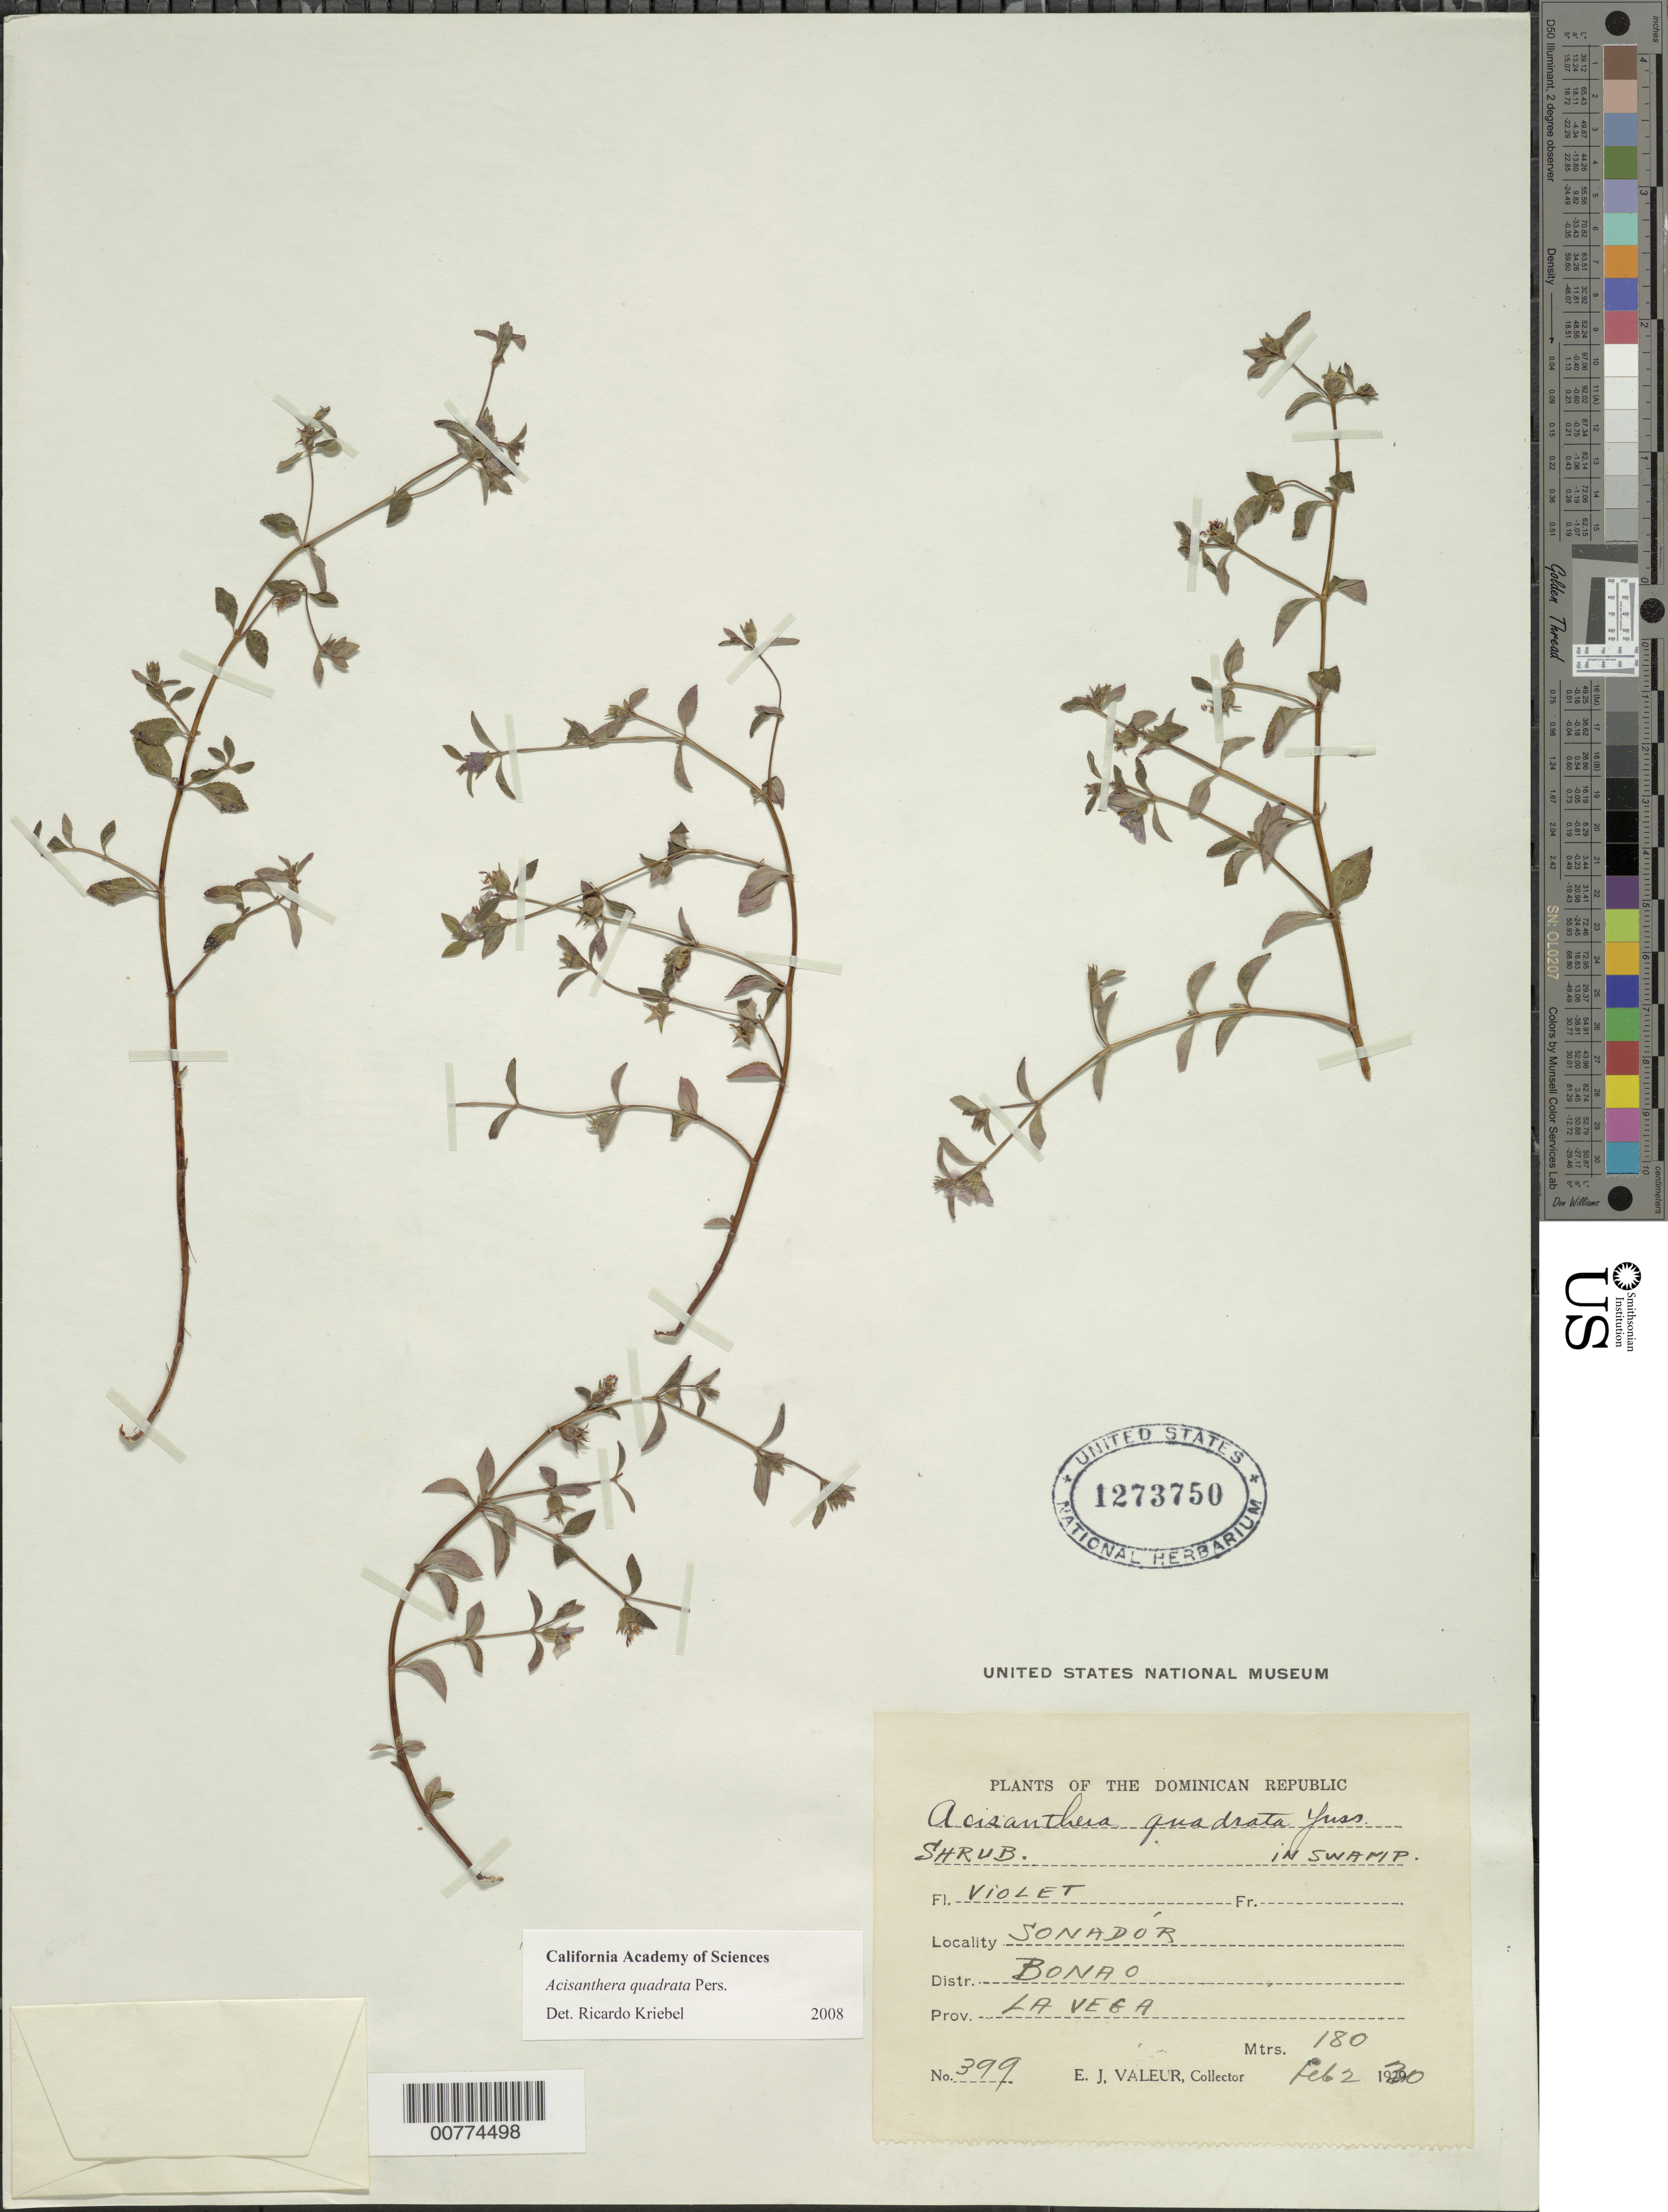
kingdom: Plantae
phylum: Tracheophyta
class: Magnoliopsida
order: Myrtales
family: Melastomataceae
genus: Acisanthera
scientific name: Acisanthera erecta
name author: Gleason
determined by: Nunes da Silva, Diego, (RB), Jardim Botanico do Rio de Janeiro - Herbario (BRAZIL)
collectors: E. Valeur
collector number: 399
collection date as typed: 02 Feb 1930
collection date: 1930-02-02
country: Dominican Republic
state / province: La Vega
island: Hispaniola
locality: Bonao, Sonadór.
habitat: In swamp.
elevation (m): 180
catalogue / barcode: US 1273750